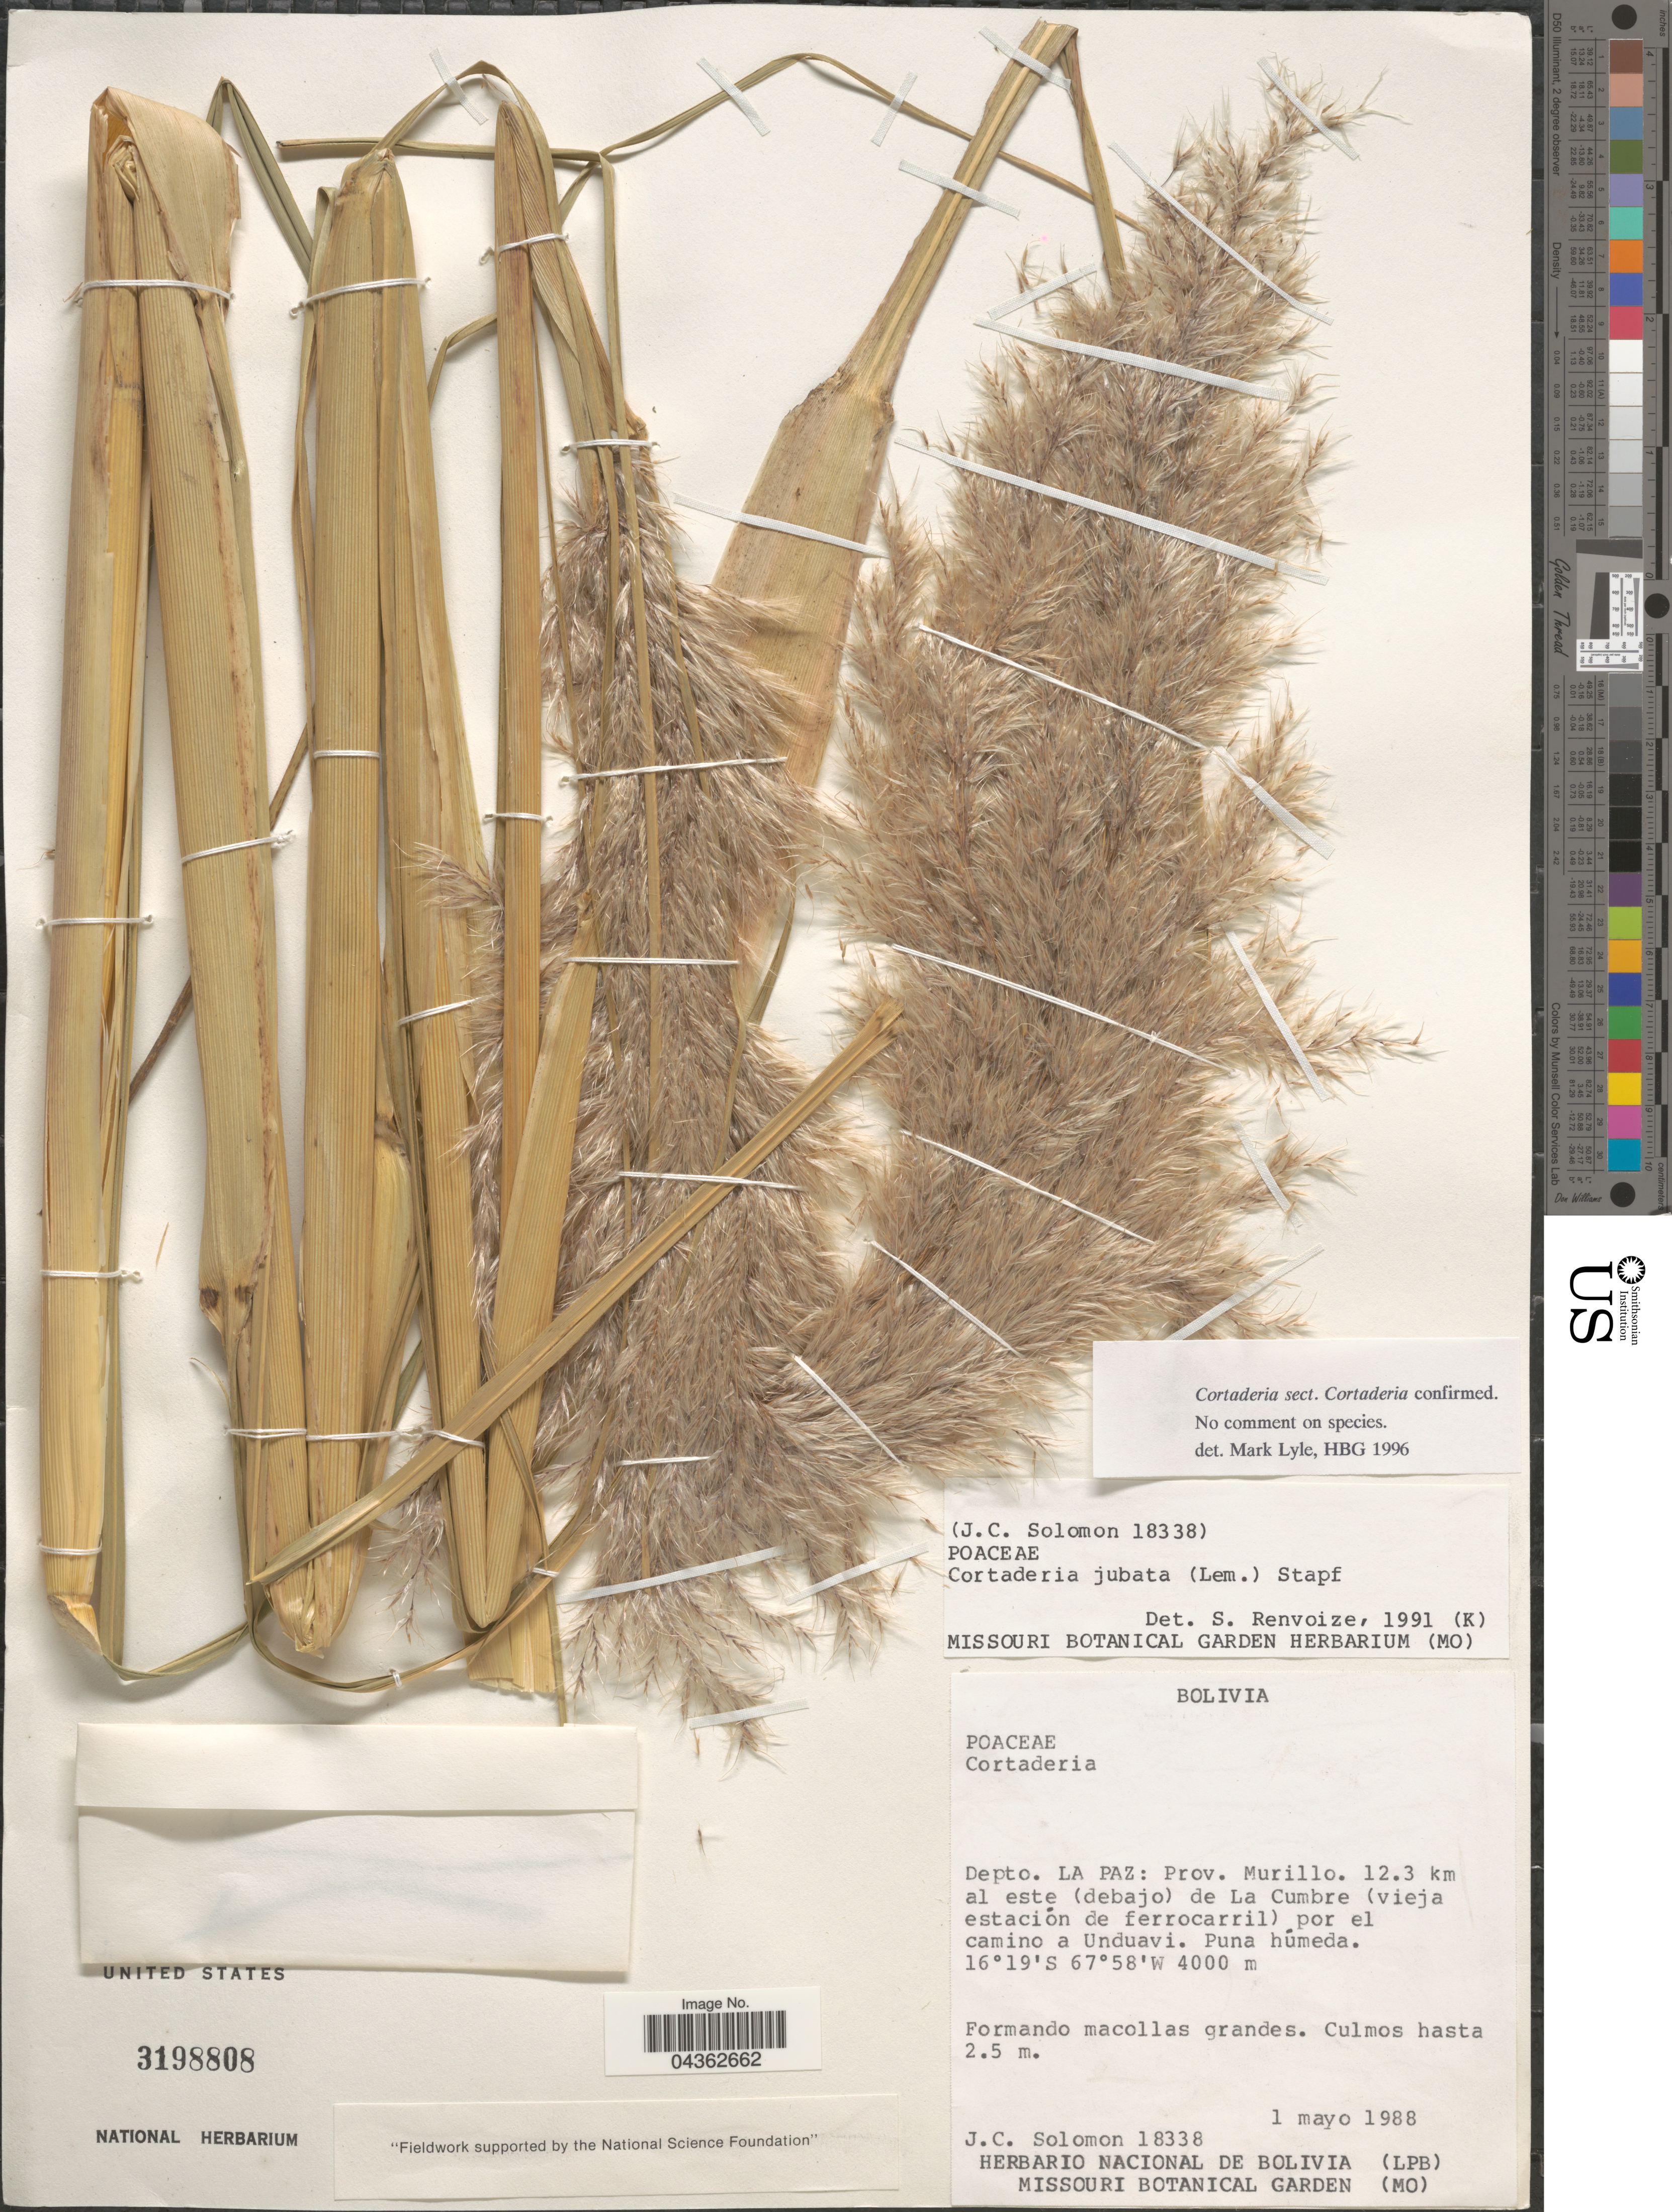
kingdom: Plantae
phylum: Tracheophyta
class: Liliopsida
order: Poales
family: Poaceae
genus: Cortaderia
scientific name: Cortaderia jubata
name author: (Lemoine) Stapf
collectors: J. C. Solomon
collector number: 18338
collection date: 1988-05-01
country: Bolivia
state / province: La Paz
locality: Depto. La Paz: Prov. Murillo. 12.3 km al este (debajo) de La Cumbre (vieja estacion de ferrocarril) por el camino a Unduavi.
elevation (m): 4000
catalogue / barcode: US 3198808